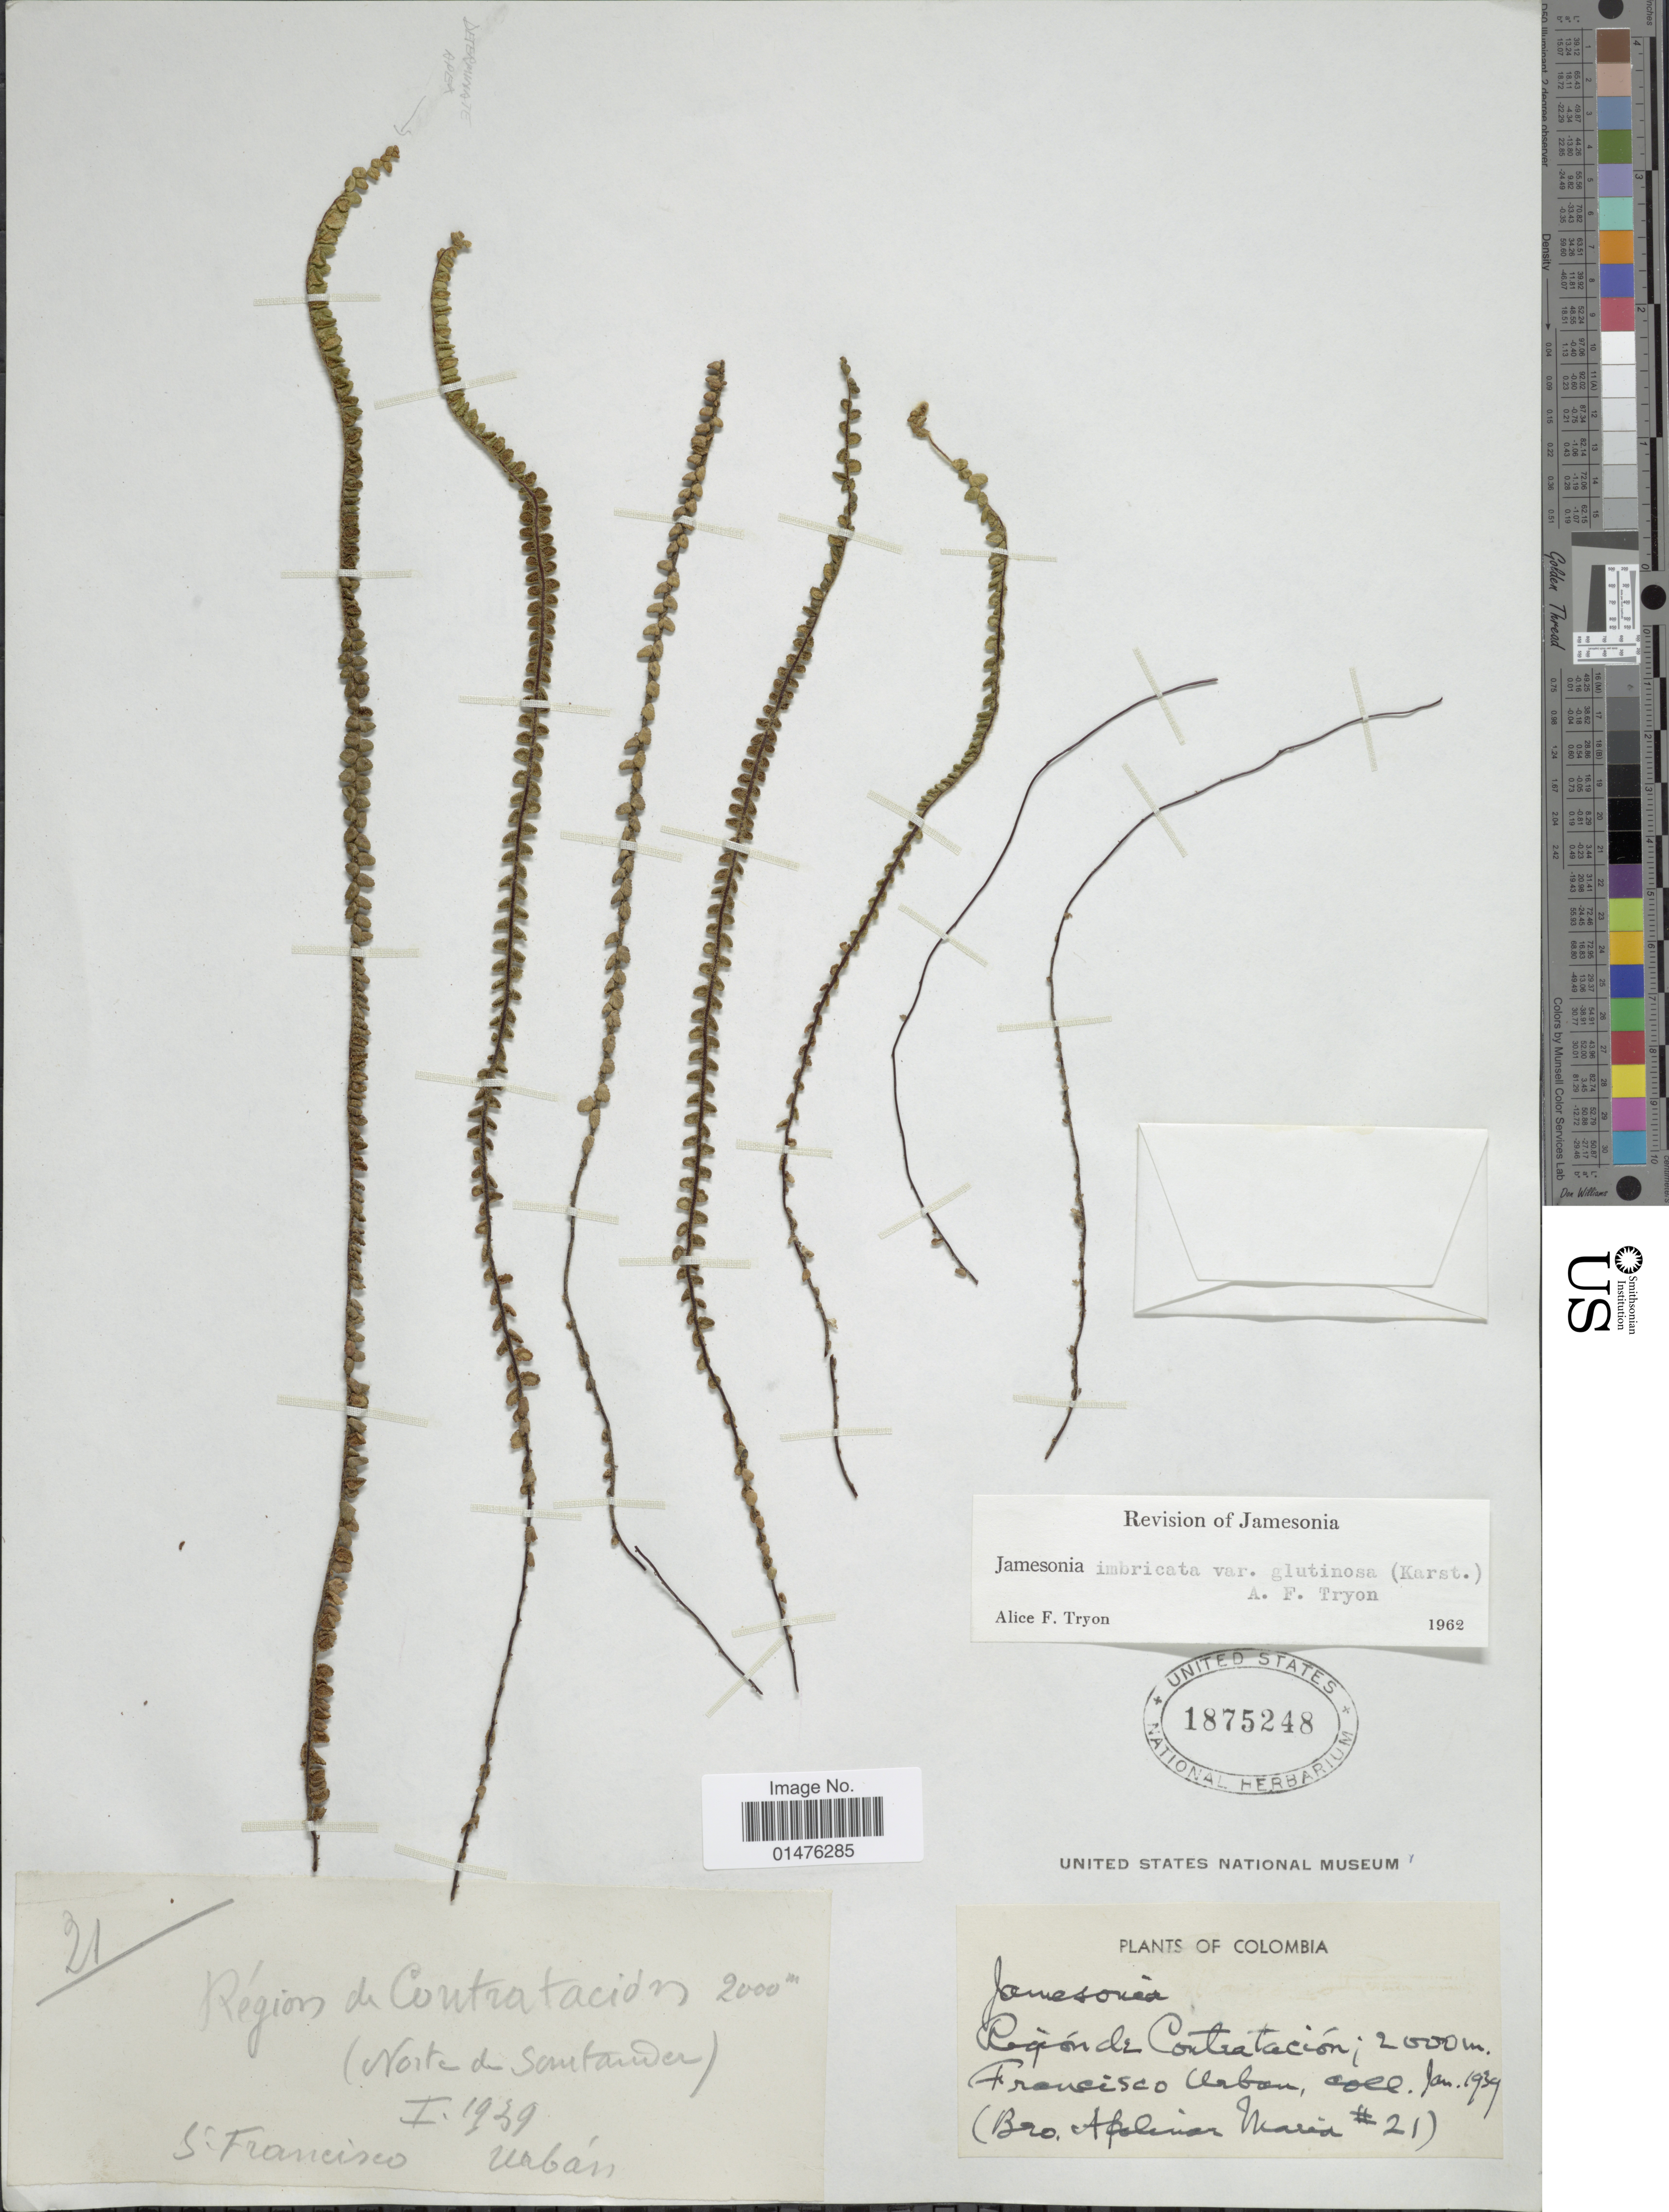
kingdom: Plantae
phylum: Tracheophyta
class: Polypodiopsida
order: Polypodiales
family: Pteridaceae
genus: Jamesonia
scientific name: Jamesonia imbricata var. glutinosa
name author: (H. Karst.) A.F. Tryon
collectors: B. Apolinar-Maria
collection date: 1939-01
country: Colombia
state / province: Norte de Santander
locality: Region de Contratacion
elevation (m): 2000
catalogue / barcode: US 1875248